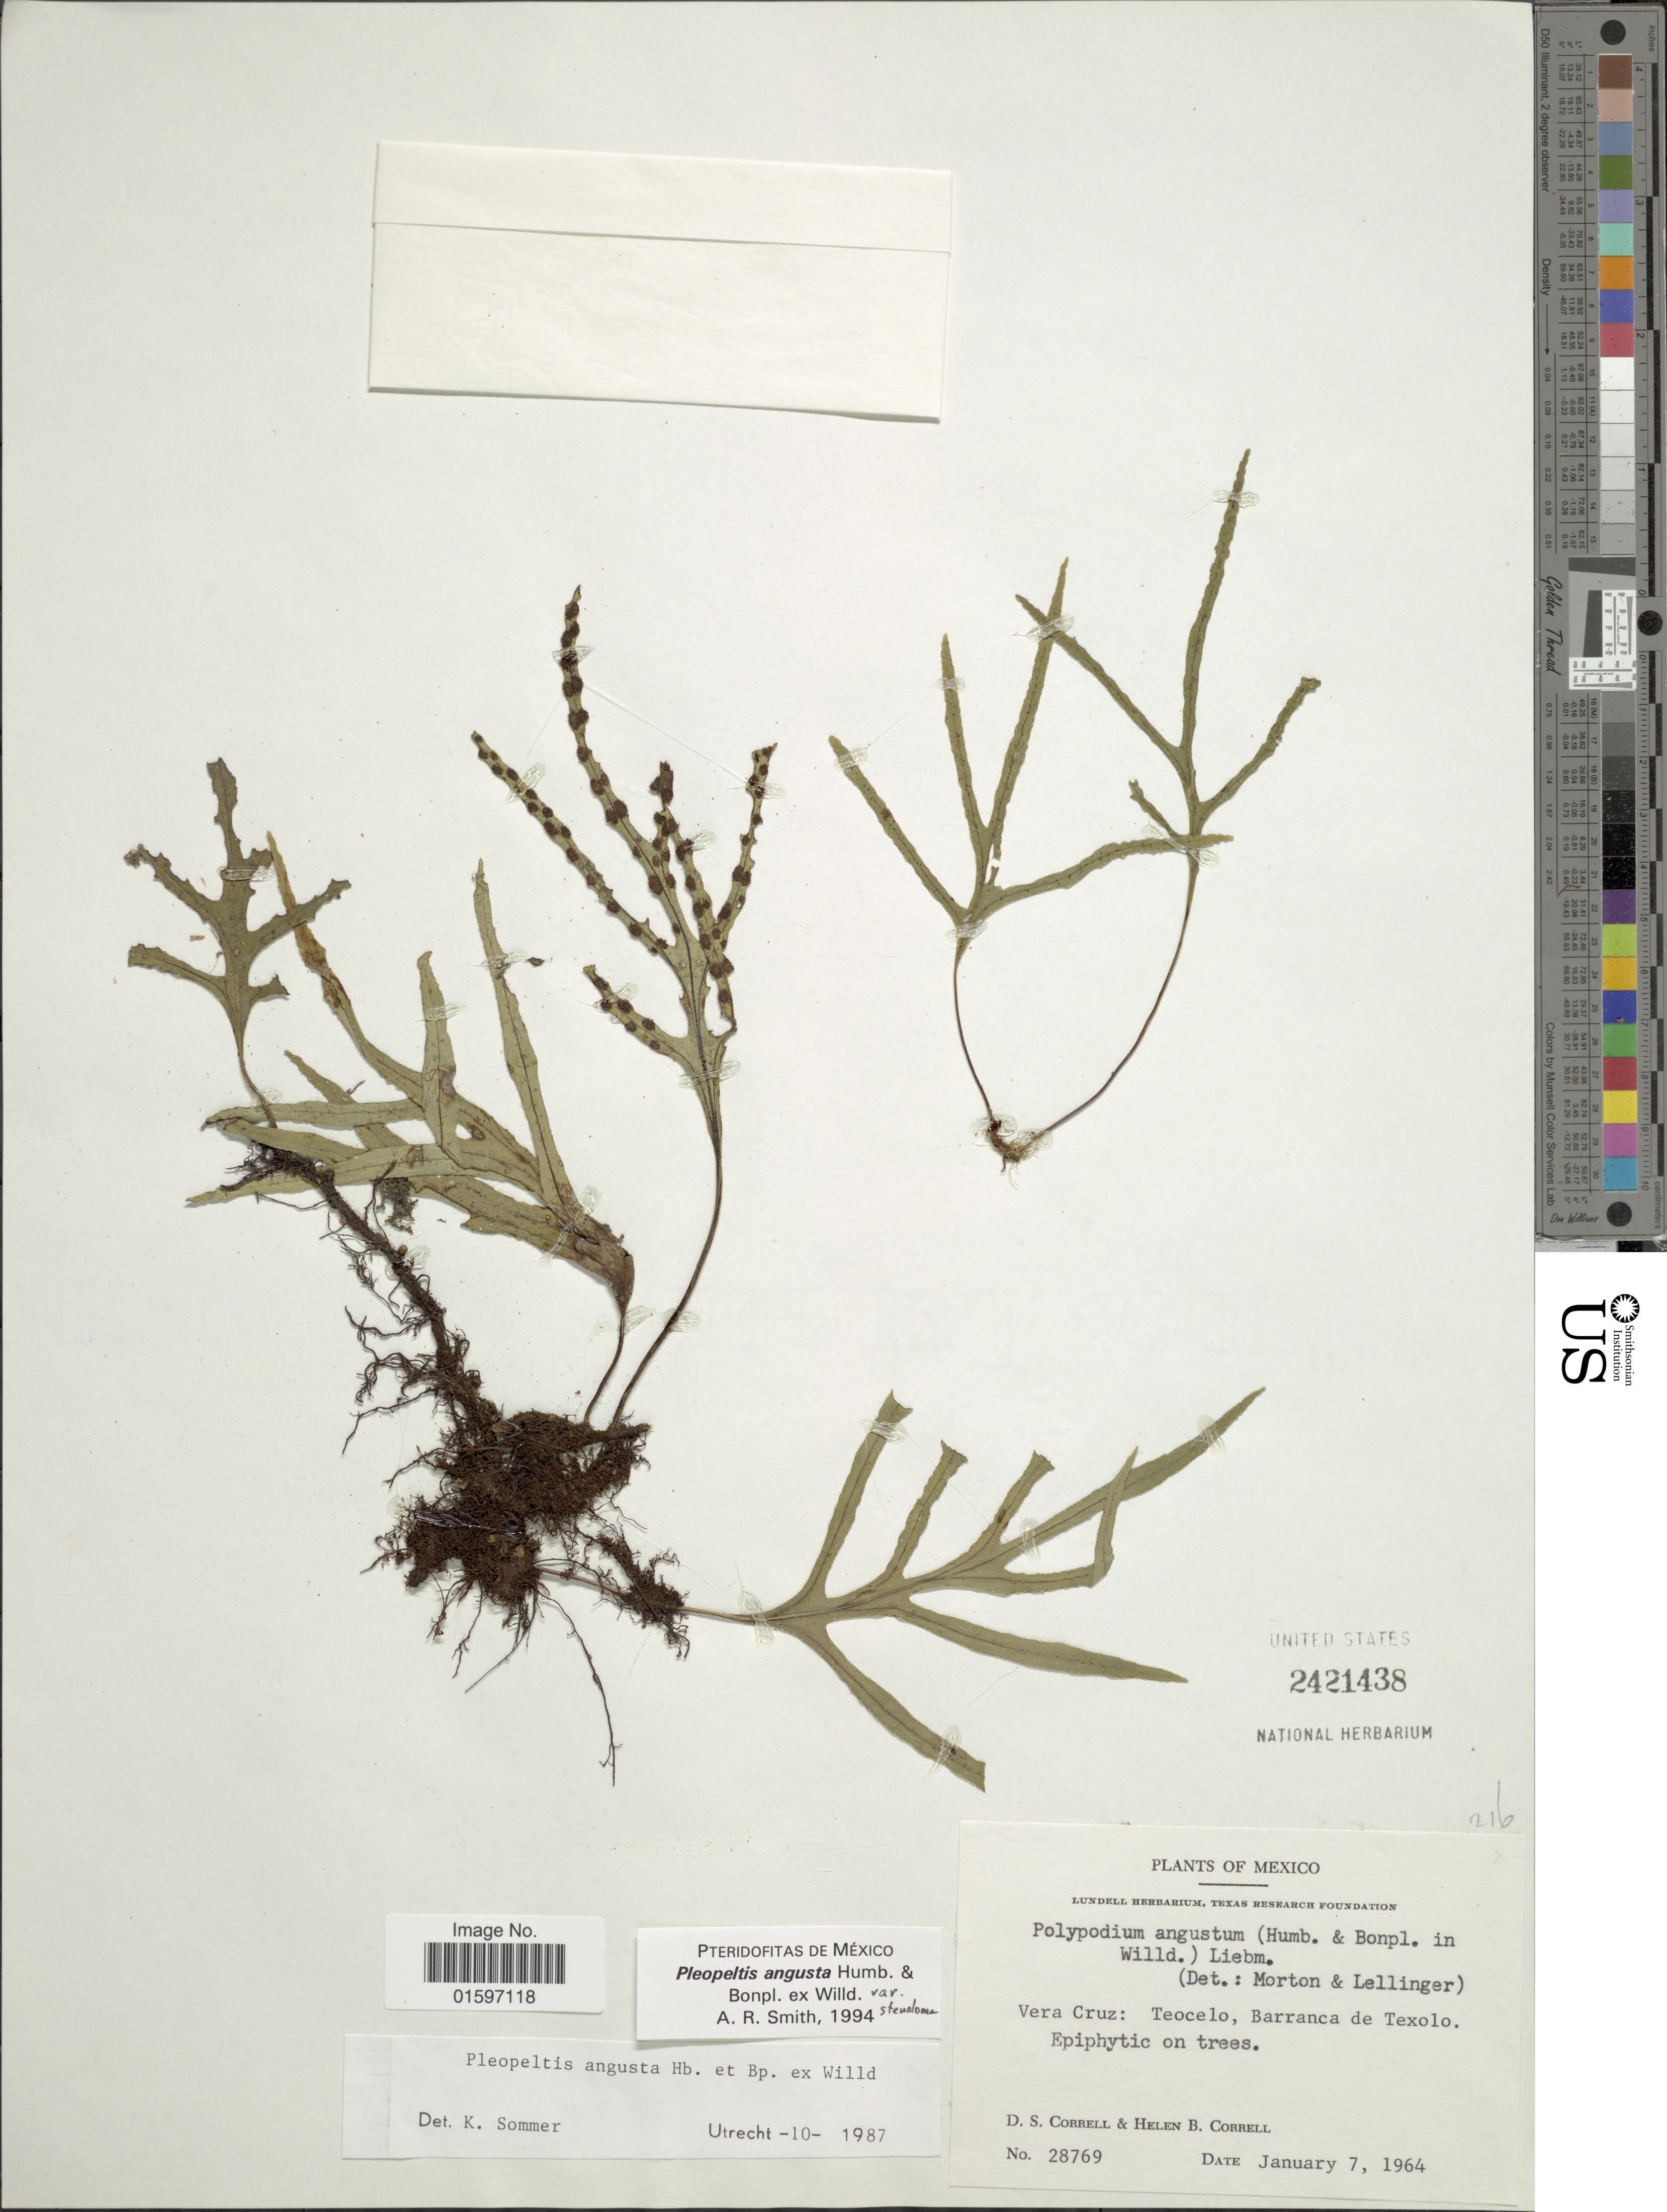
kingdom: Plantae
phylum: Tracheophyta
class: Polypodiopsida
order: Polypodiales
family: Polypodiaceae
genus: Pleopeltis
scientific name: Pleopeltis angusta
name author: Humb. & Bonap. ex Willd.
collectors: D. S. Correll & H. Correll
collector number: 28769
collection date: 1964-01-07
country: Mexico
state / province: Veracruz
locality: Mexico, Vera Cruz: Teocelo, Barranco de Texolo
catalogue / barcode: US 2421438